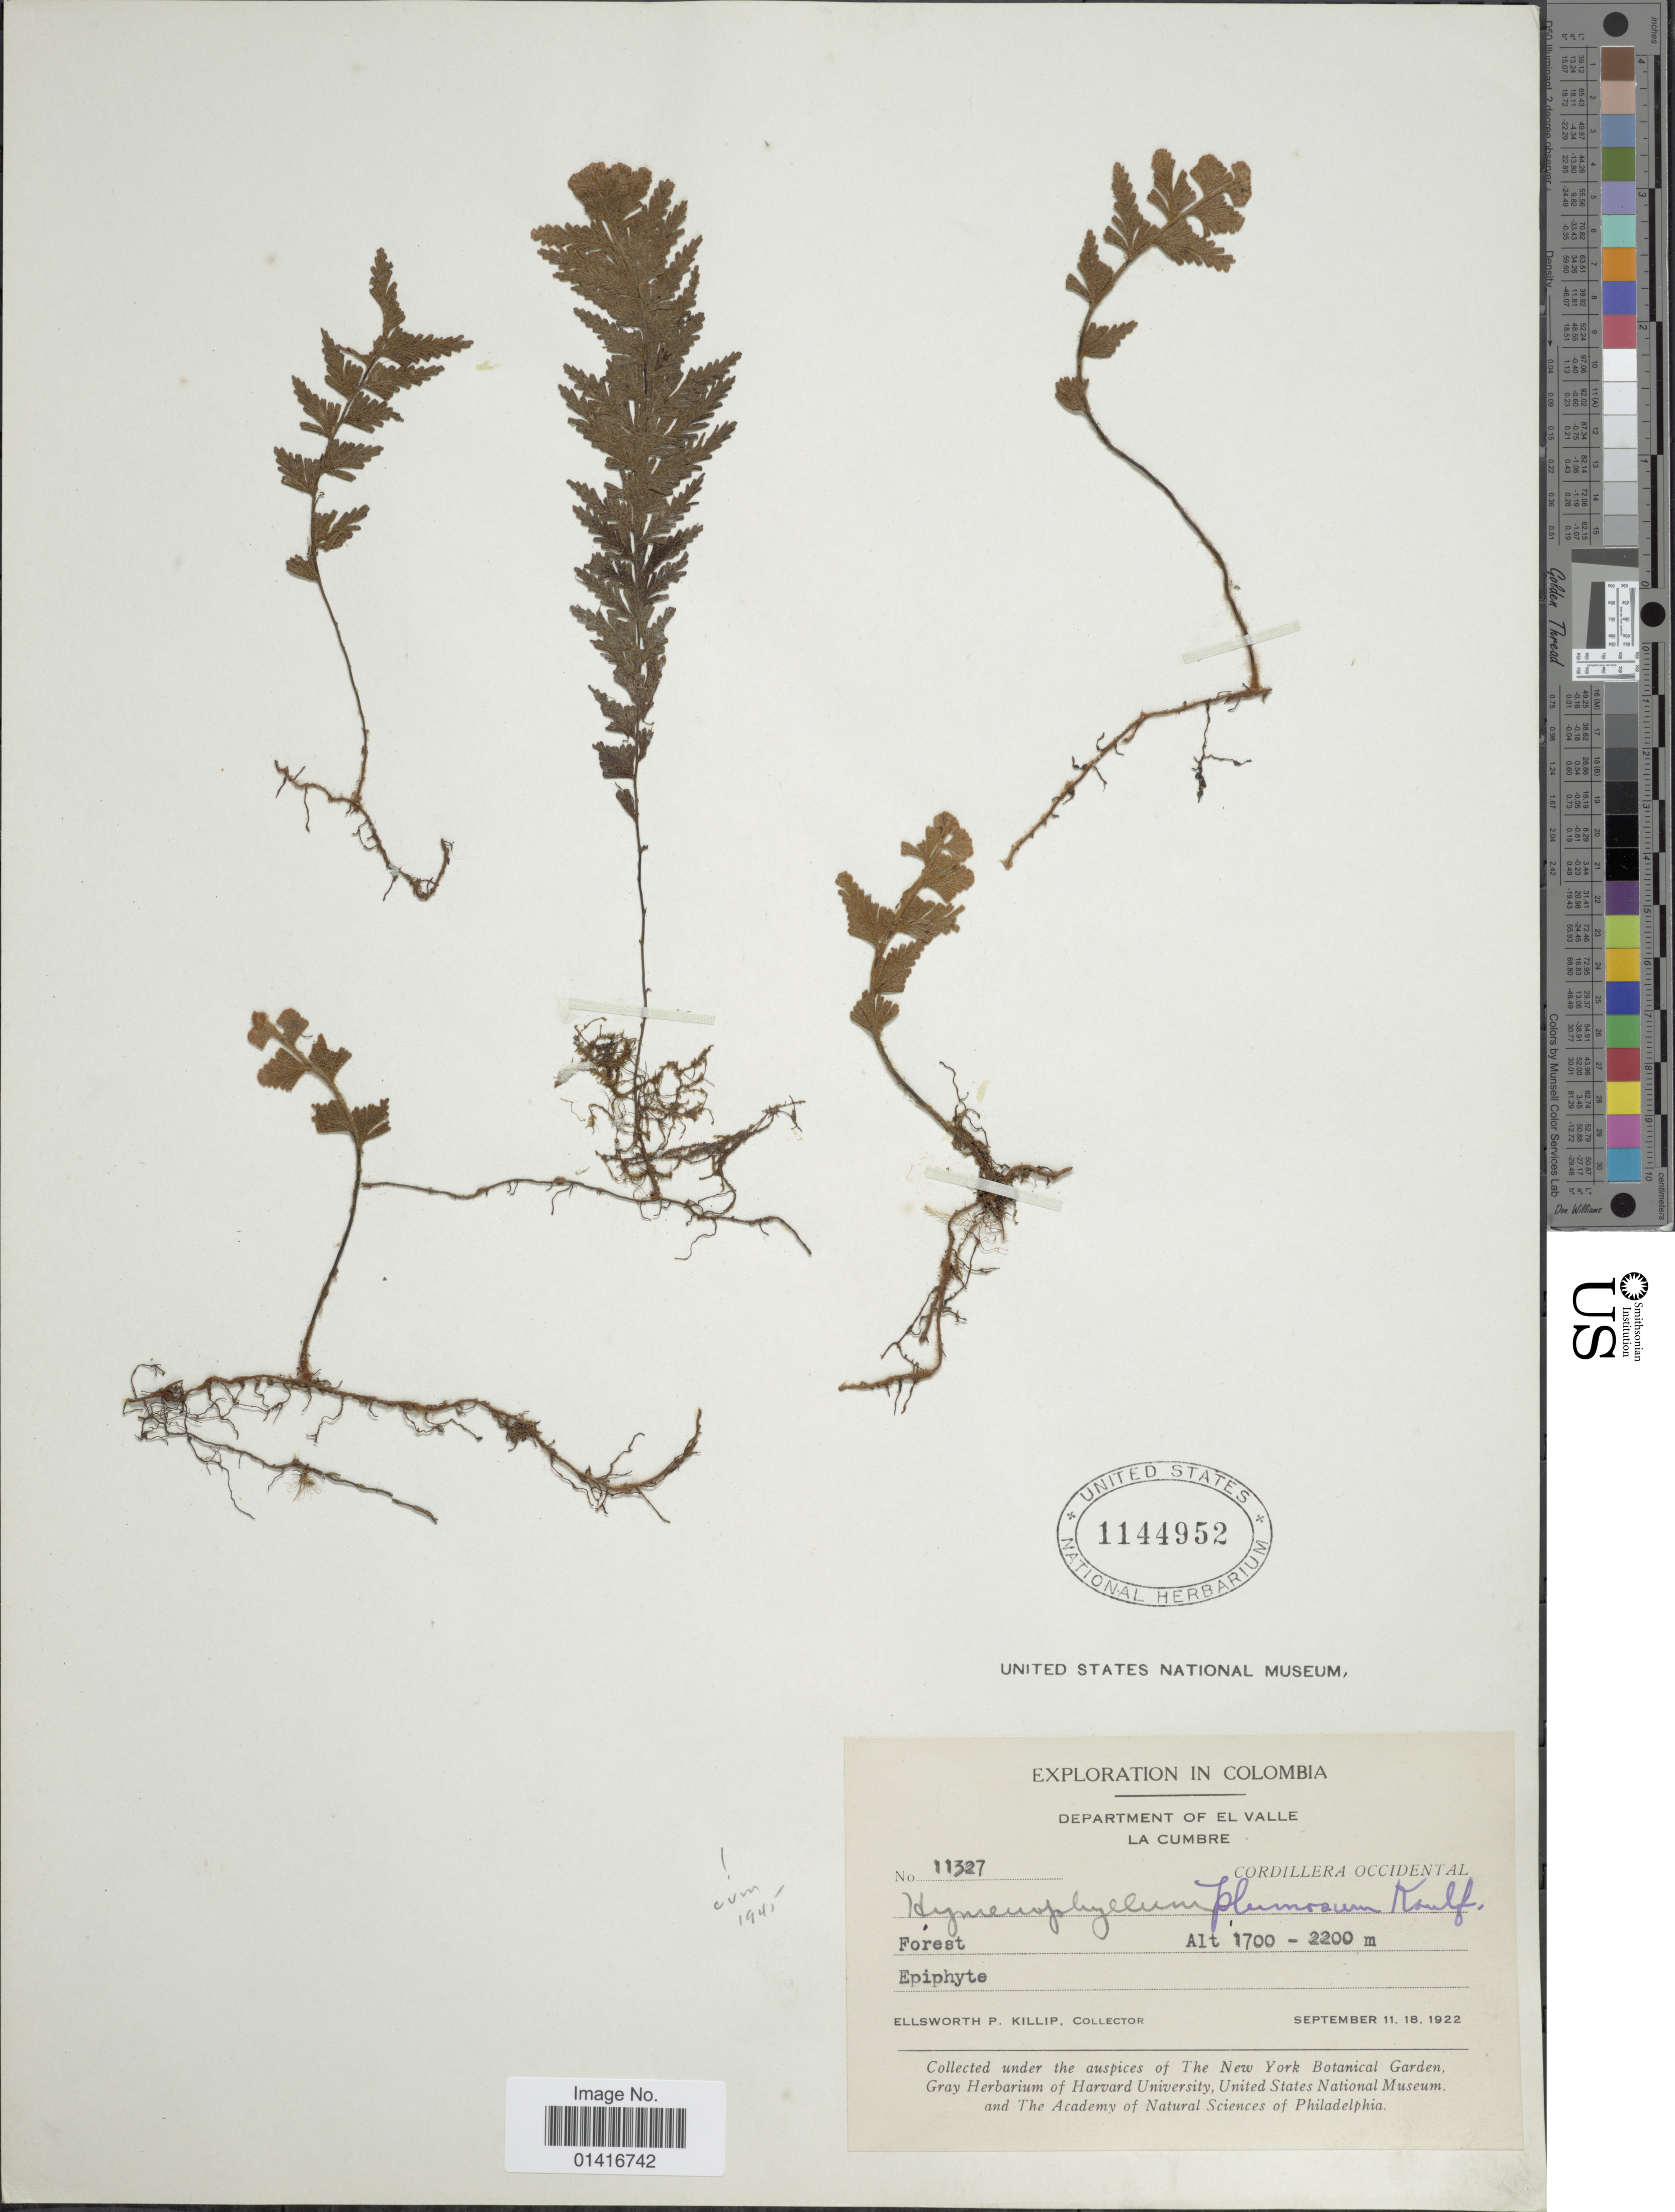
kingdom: Plantae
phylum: Tracheophyta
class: Polypodiopsida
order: Hymenophyllales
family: Hymenophyllaceae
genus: Hymenophyllum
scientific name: Hymenophyllum plumosum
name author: Kaulf.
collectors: E. P. Killip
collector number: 11327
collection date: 1922-09-11/1922-09-18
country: Colombia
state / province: Valle del Cauca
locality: Department of El Valle, La Cumbre. Cordillera Occidental.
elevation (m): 1700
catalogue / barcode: US 1144952